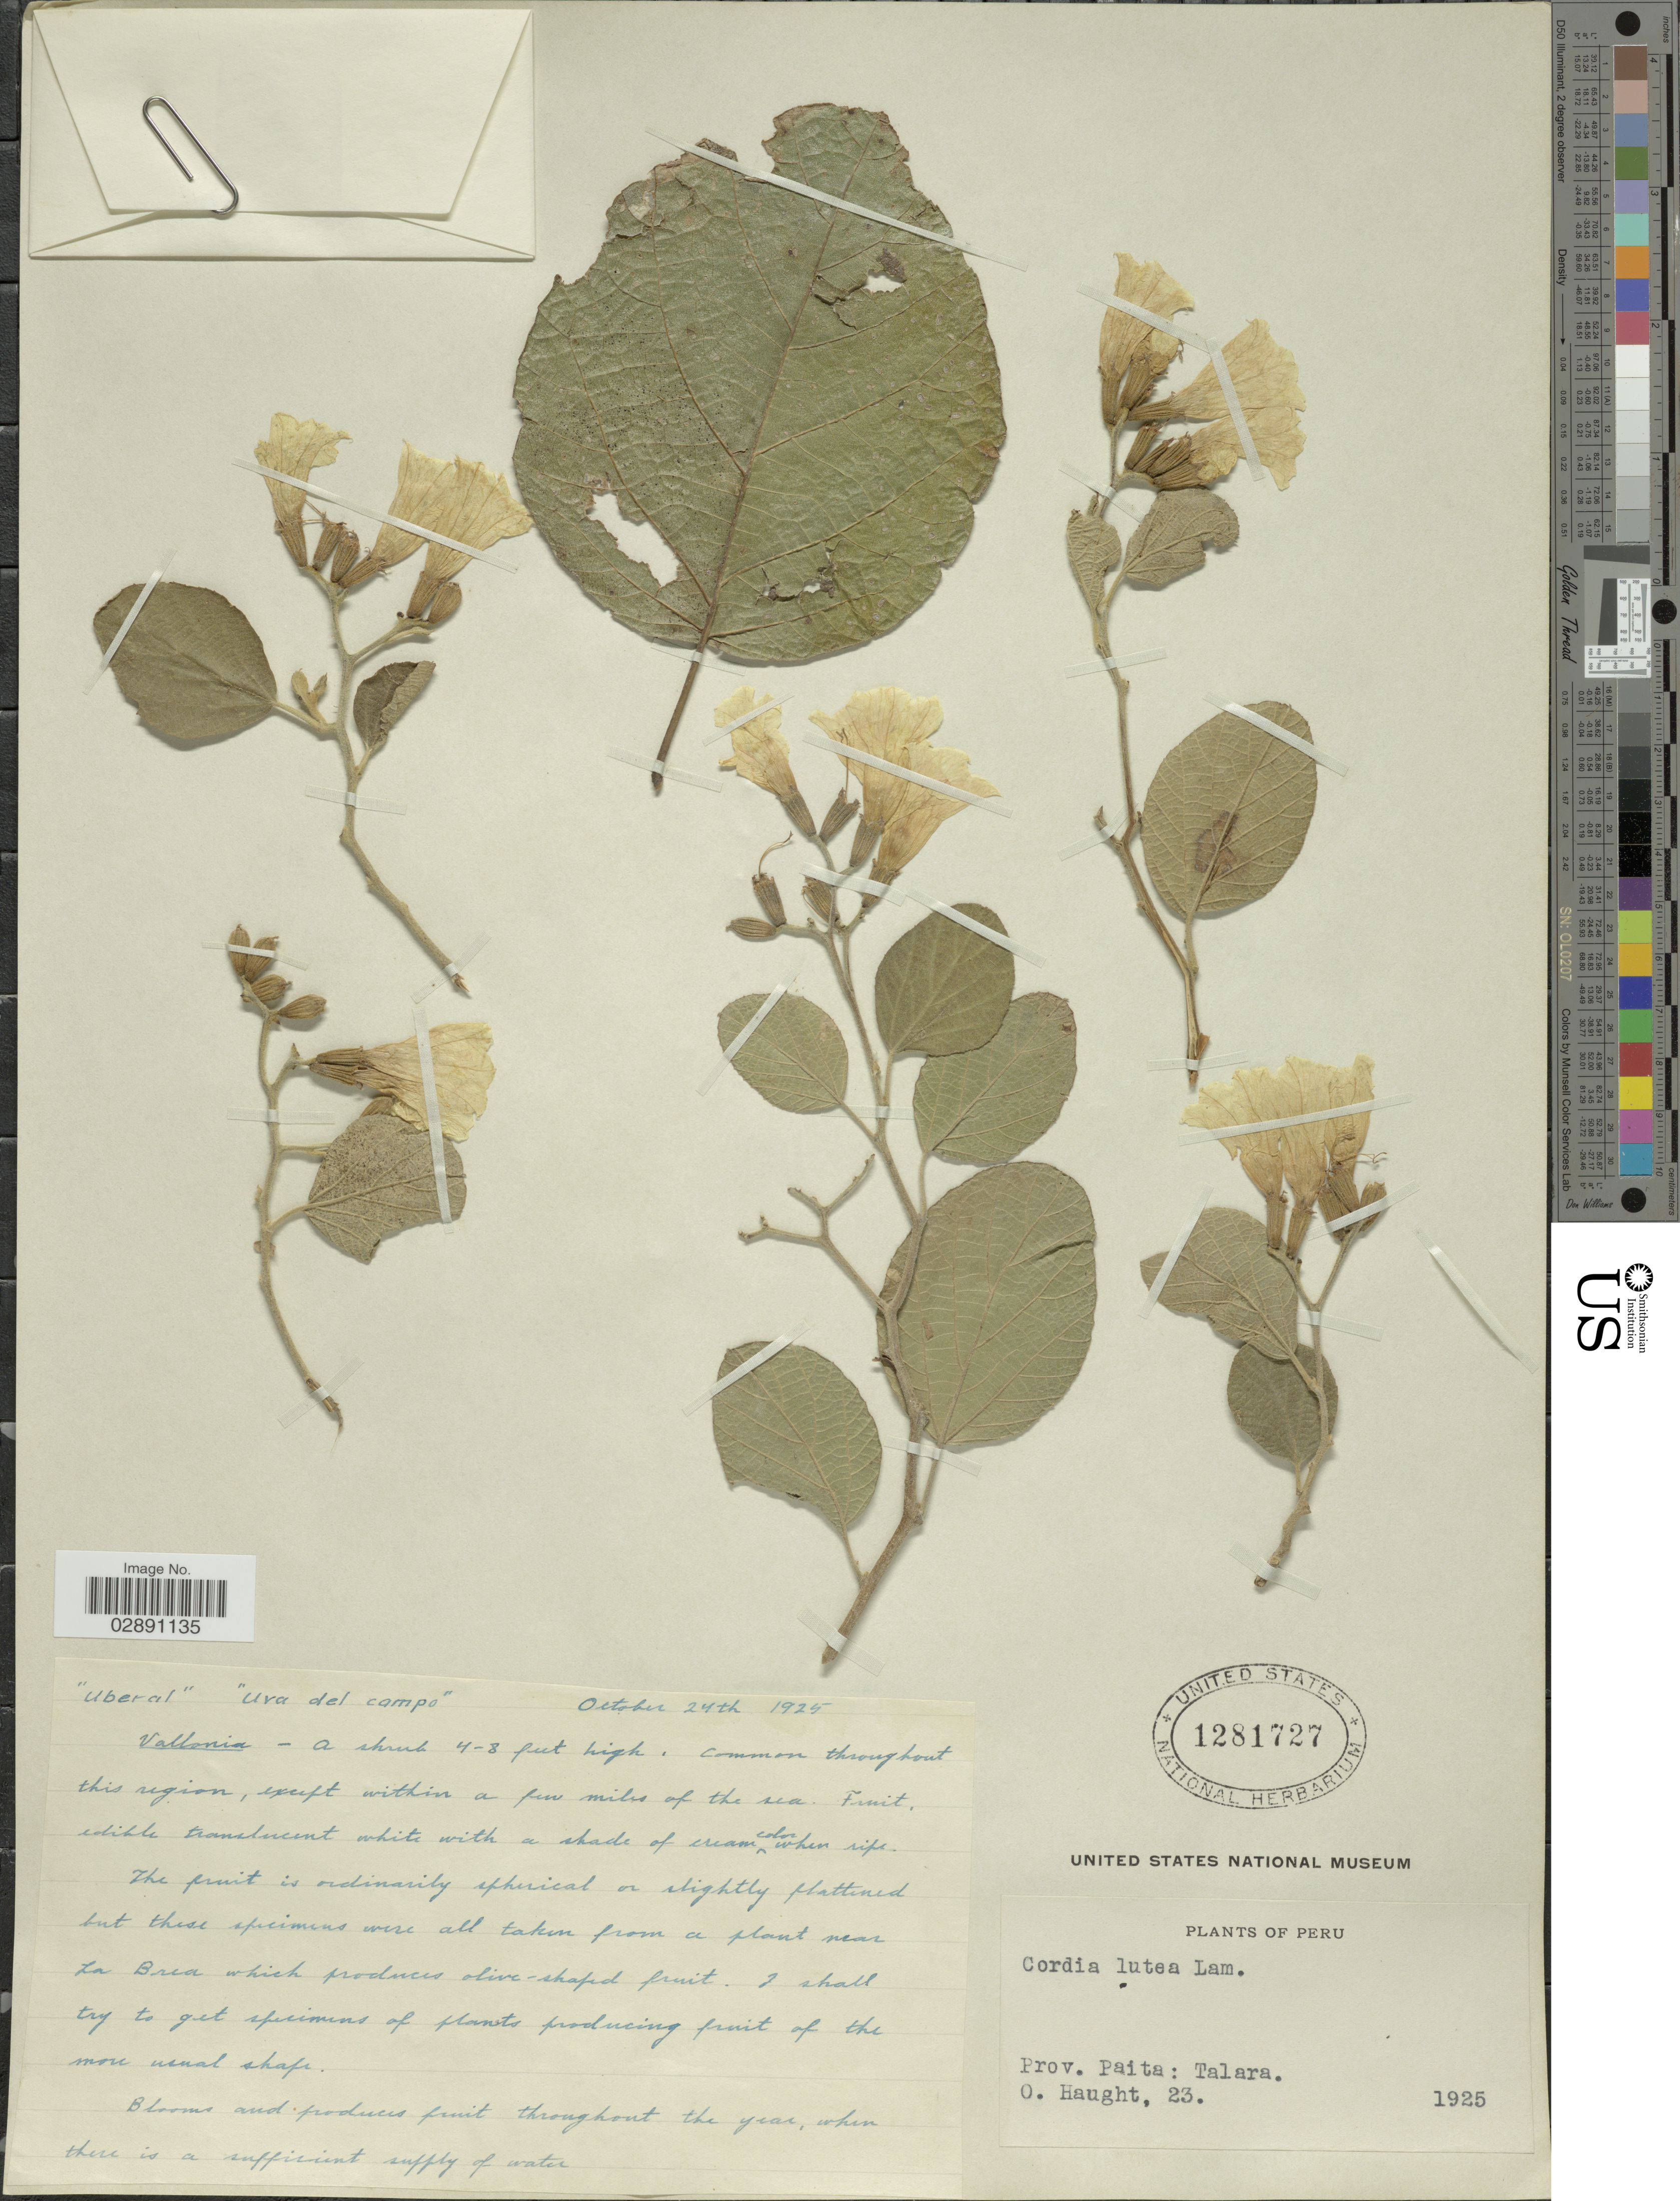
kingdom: Plantae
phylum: Tracheophyta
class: Magnoliopsida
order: Boraginales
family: Cordiaceae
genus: Cordia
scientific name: Cordia lutea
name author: Lam.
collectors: O. Haught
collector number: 23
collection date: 1925-10-24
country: Peru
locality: Prov. Paita: Talara."Uberal" "Uva del campo".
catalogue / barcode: US 1281727